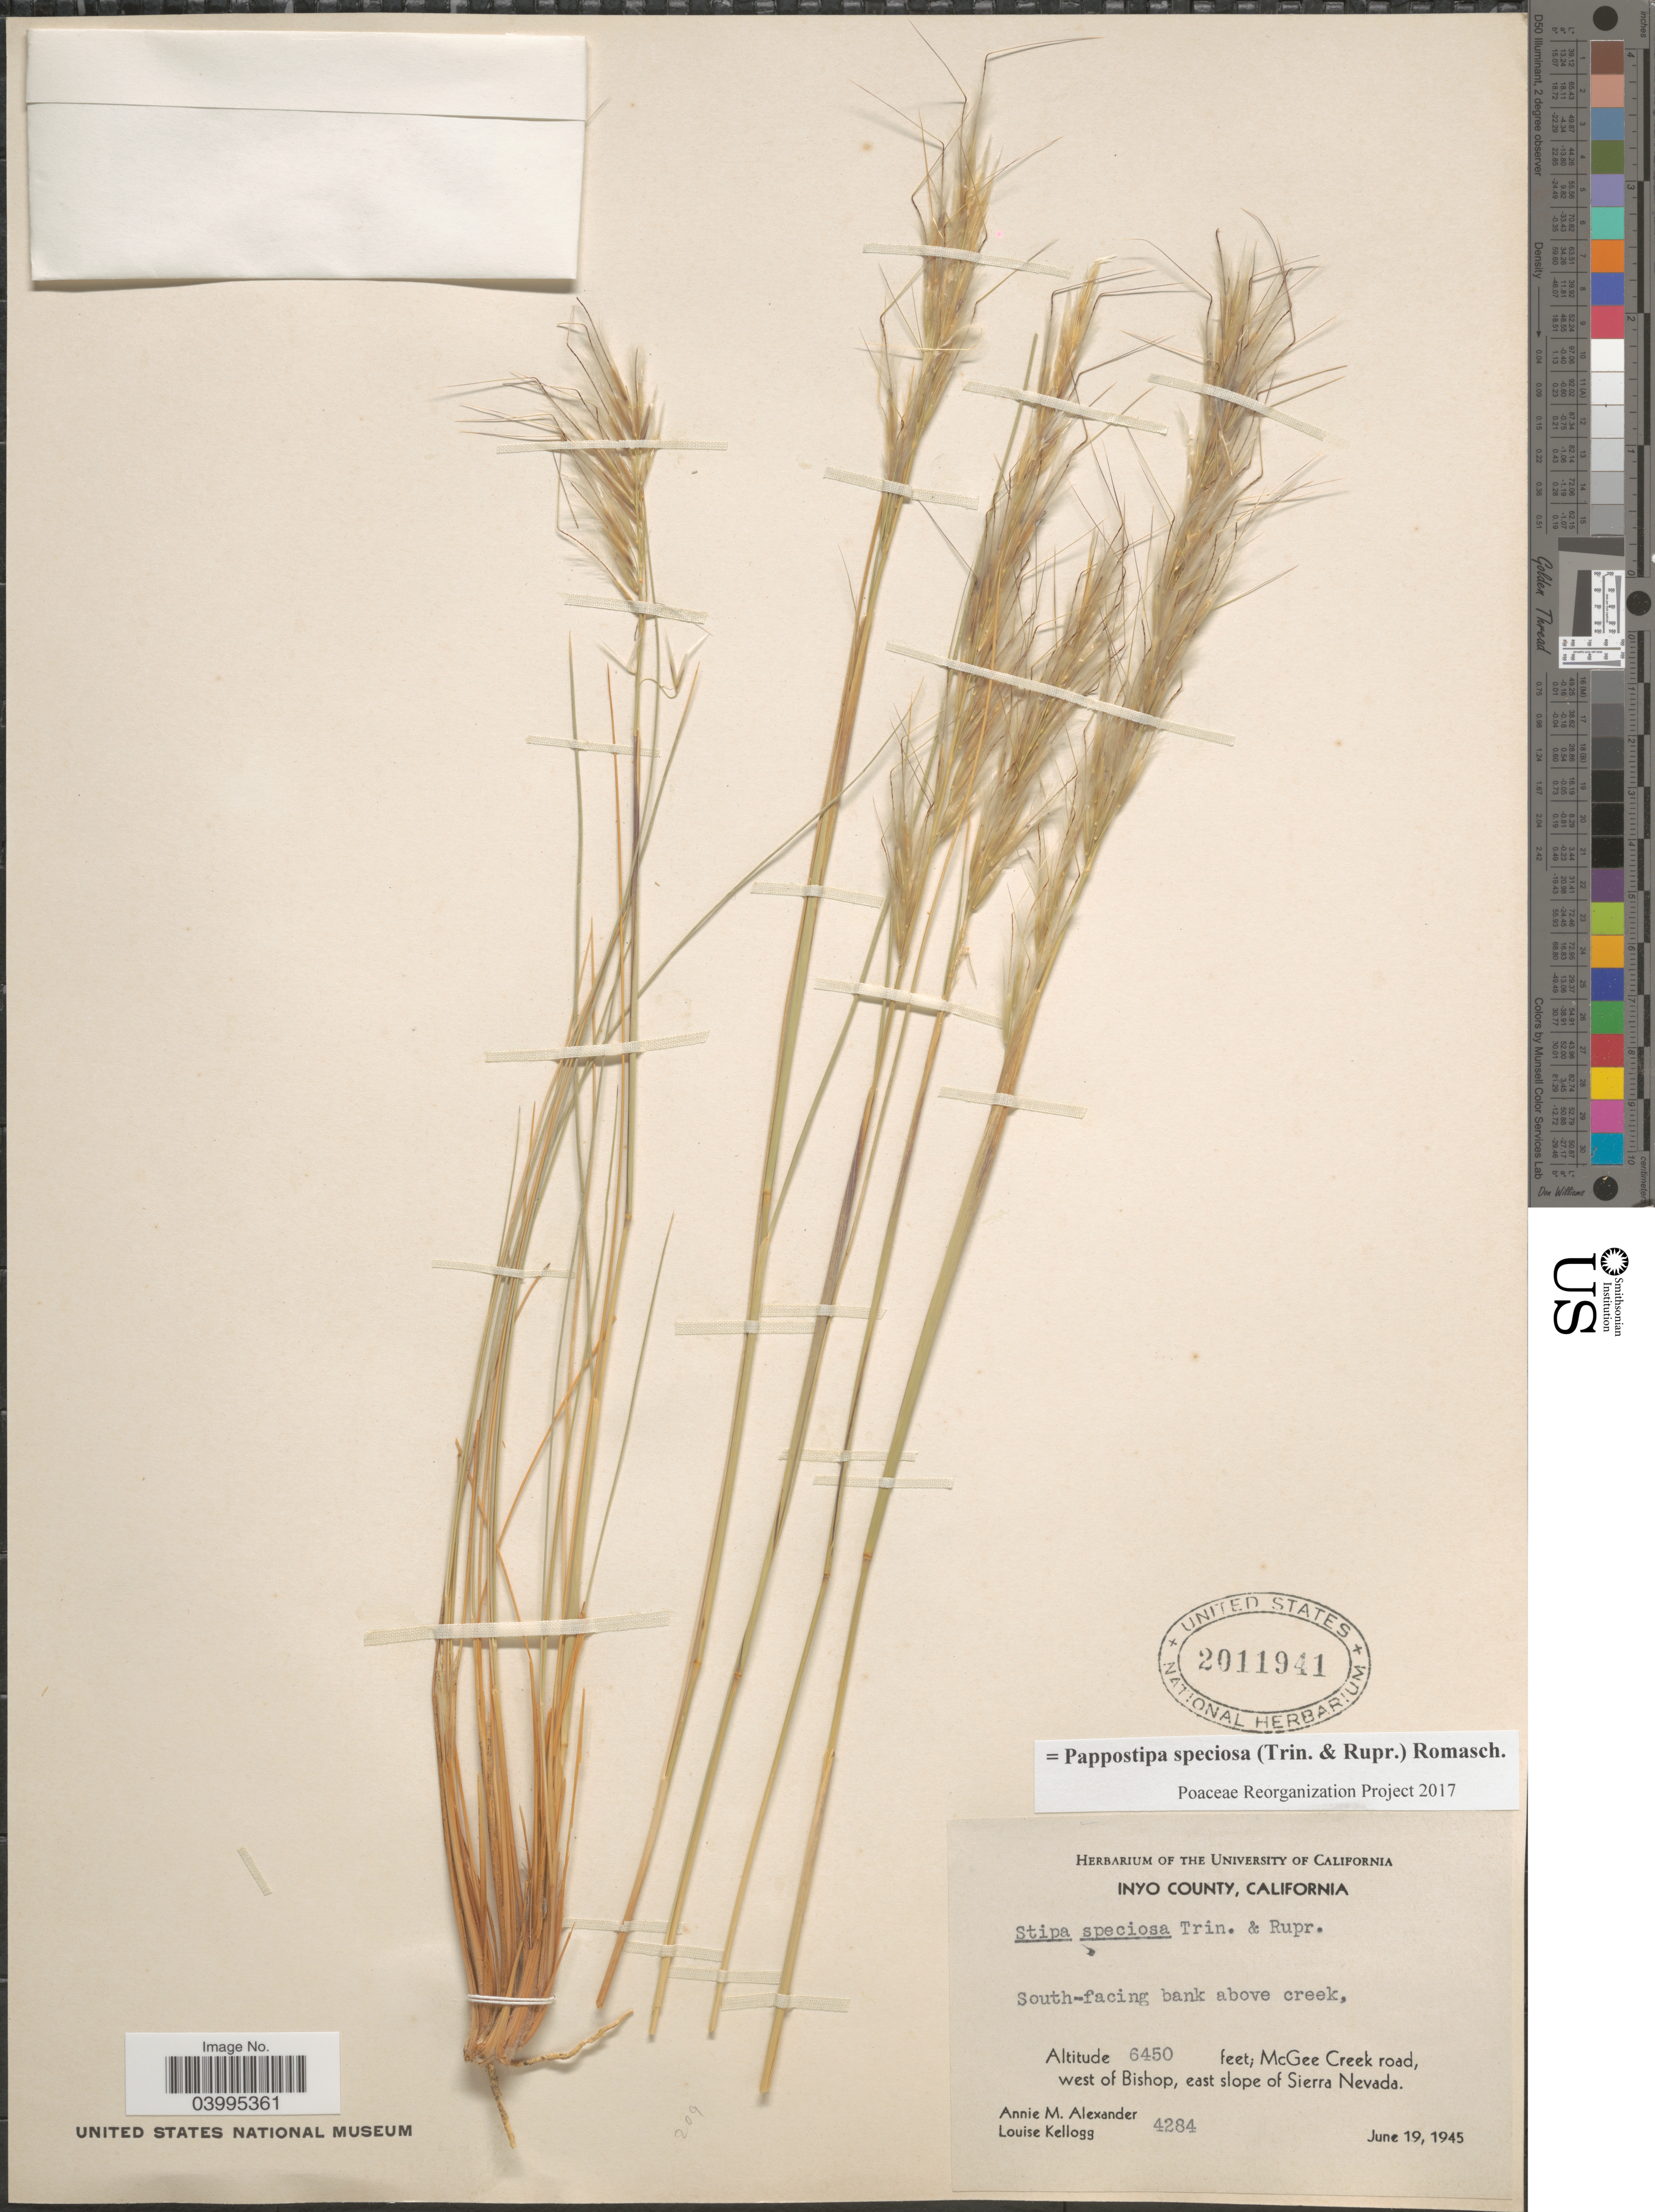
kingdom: Plantae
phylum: Tracheophyta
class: Liliopsida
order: Poales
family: Poaceae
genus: Pappostipa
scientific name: Pappostipa speciosa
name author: (Trin. & Rupr.) Romasch.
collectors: A. M. Alexander & L. Kellogg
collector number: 4284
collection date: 1945-06-19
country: United States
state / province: California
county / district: Inyo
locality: Inyo County. South-facing bank above creek. McGee Creek road, west of Bishop, east slope of Sierra Nevada.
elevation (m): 1966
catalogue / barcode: US 2011941